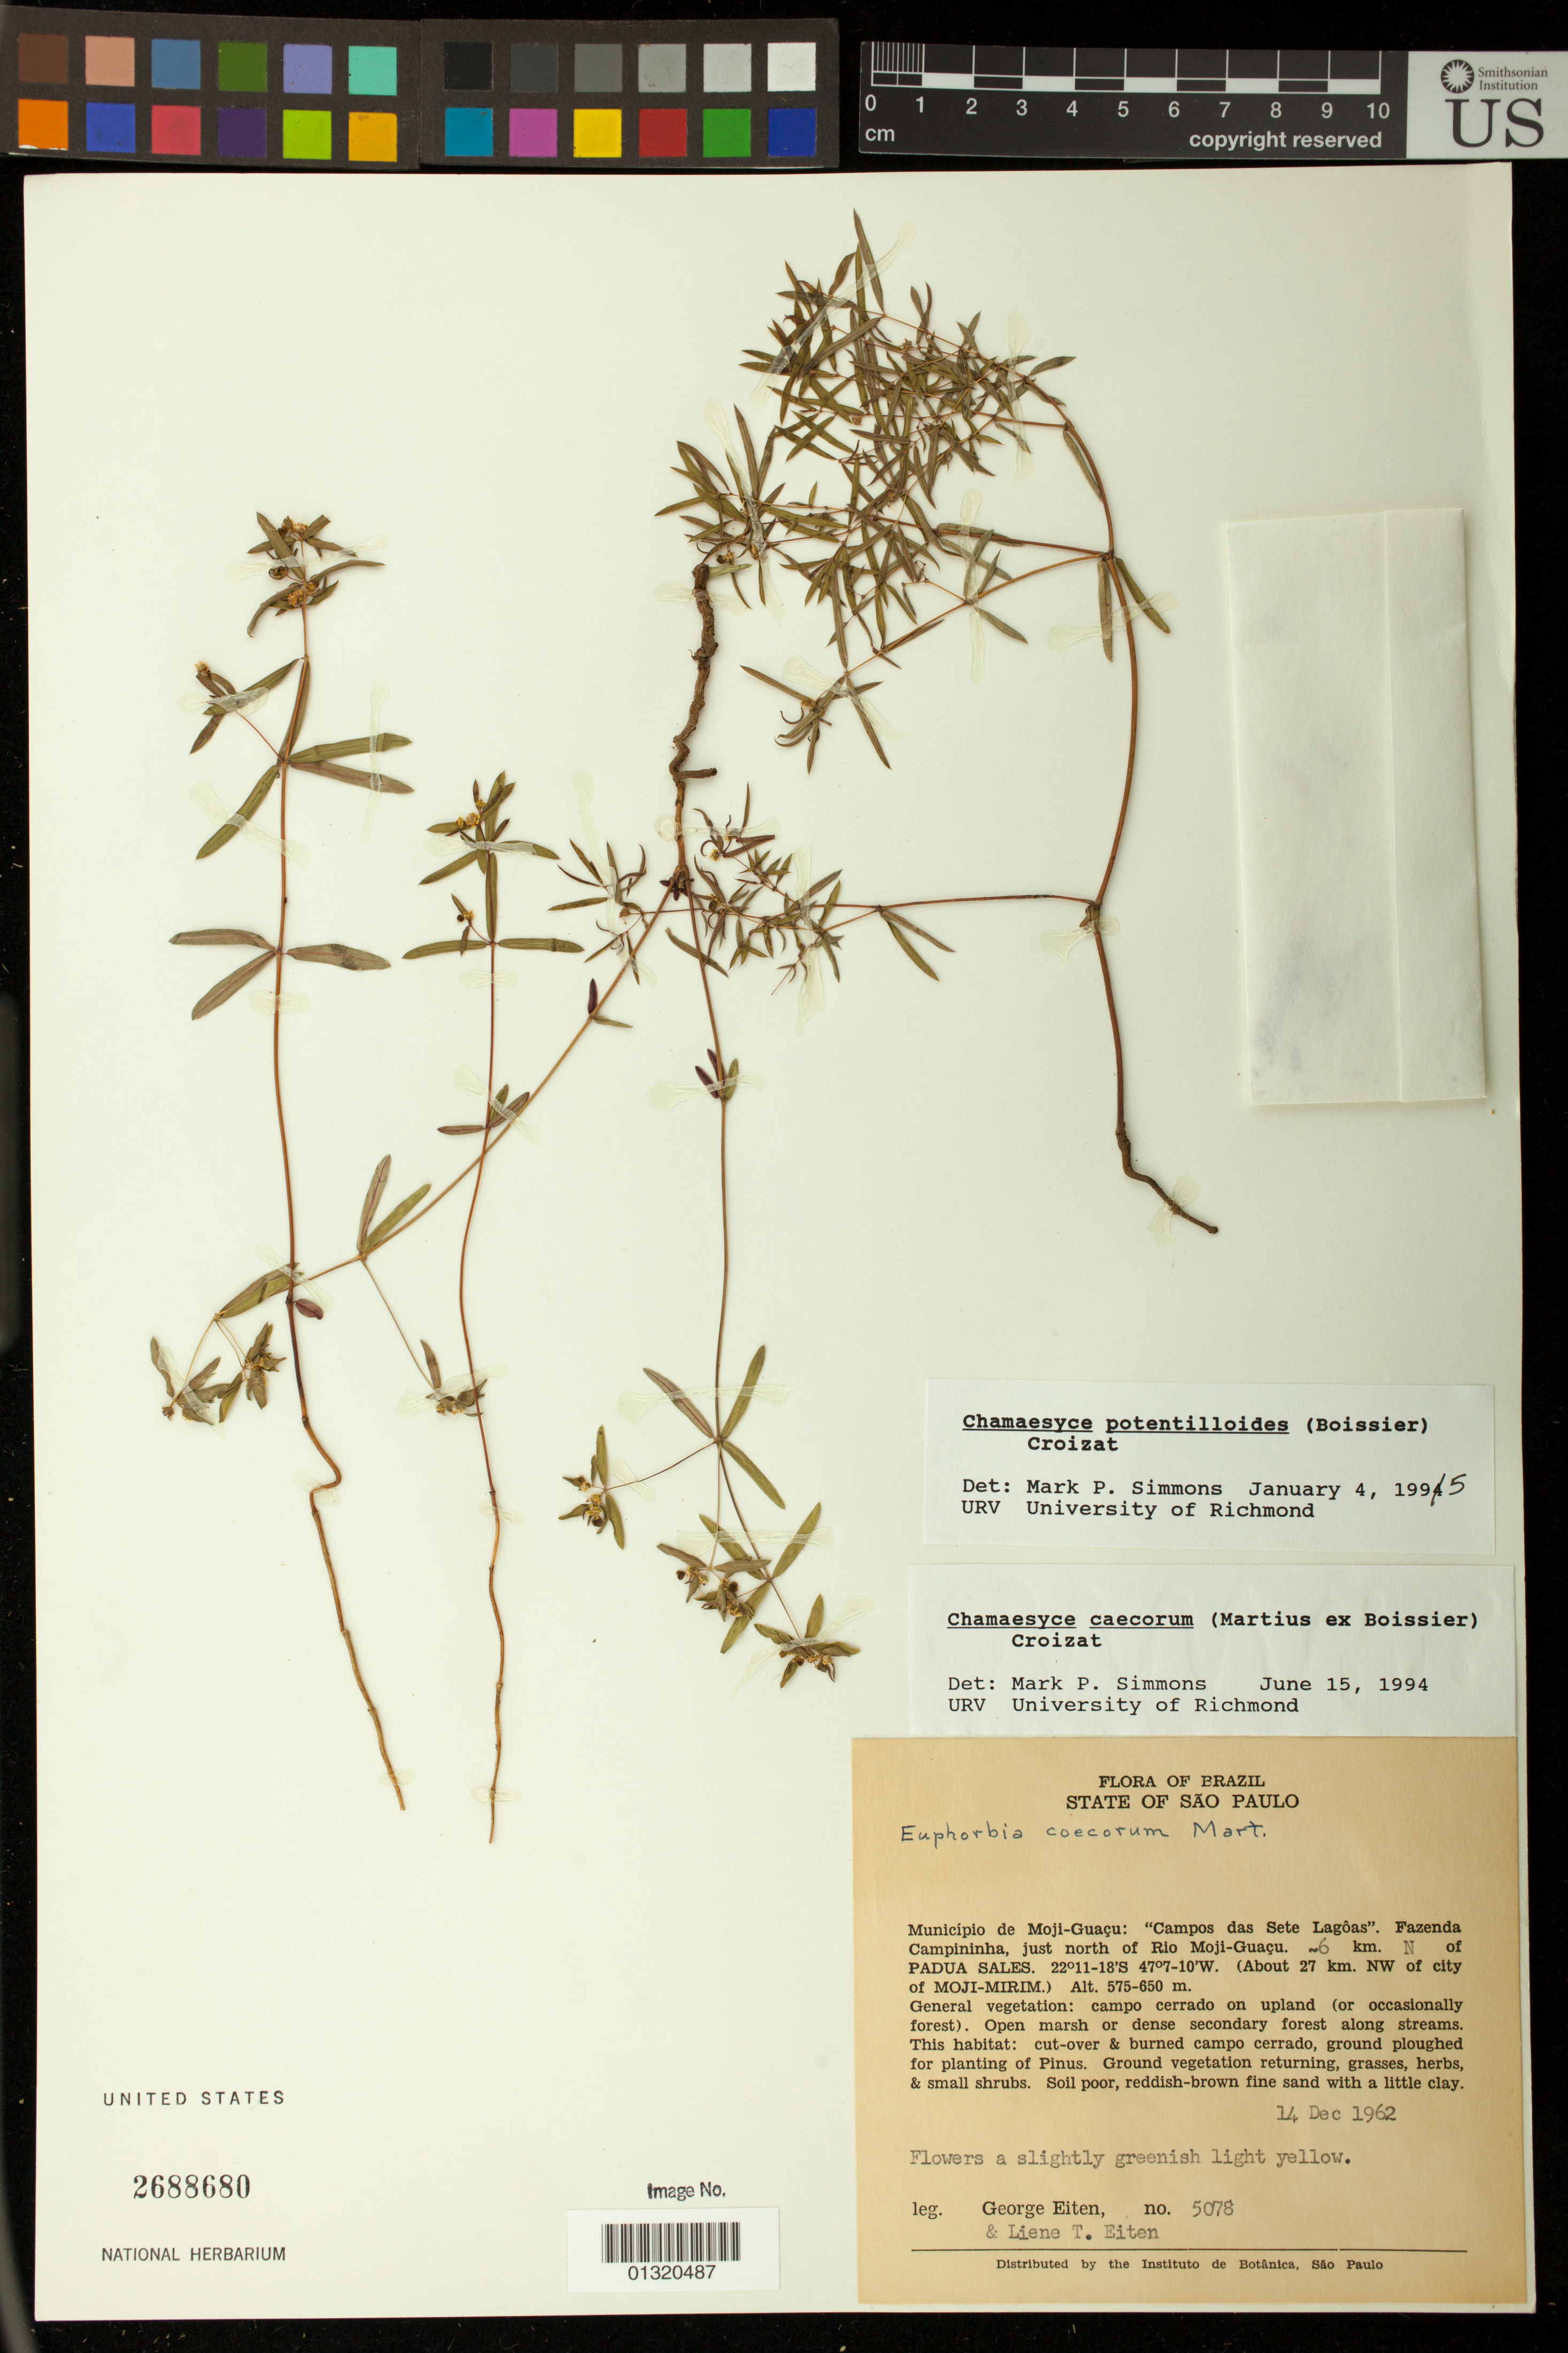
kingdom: Plantae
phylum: Tracheophyta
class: Magnoliopsida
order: Malpighiales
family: Euphorbiaceae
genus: Euphorbia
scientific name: Euphorbia potentilloides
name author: Boiss.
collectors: G. Eiten & L. T. Eiten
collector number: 5078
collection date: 1962-12-14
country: Brazil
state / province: São Paulo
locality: Municipio de Moji-Guacu: "Campos das Sete Lagoas". Fazenda Campininha, just north of Rio Moji-Guacu ~6 km. N of Padua Sales. (About 27km. NW of city of Moji-Mirim.)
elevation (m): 575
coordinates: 22 11-18 S, 47 7-10 W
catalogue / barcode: US 2688680